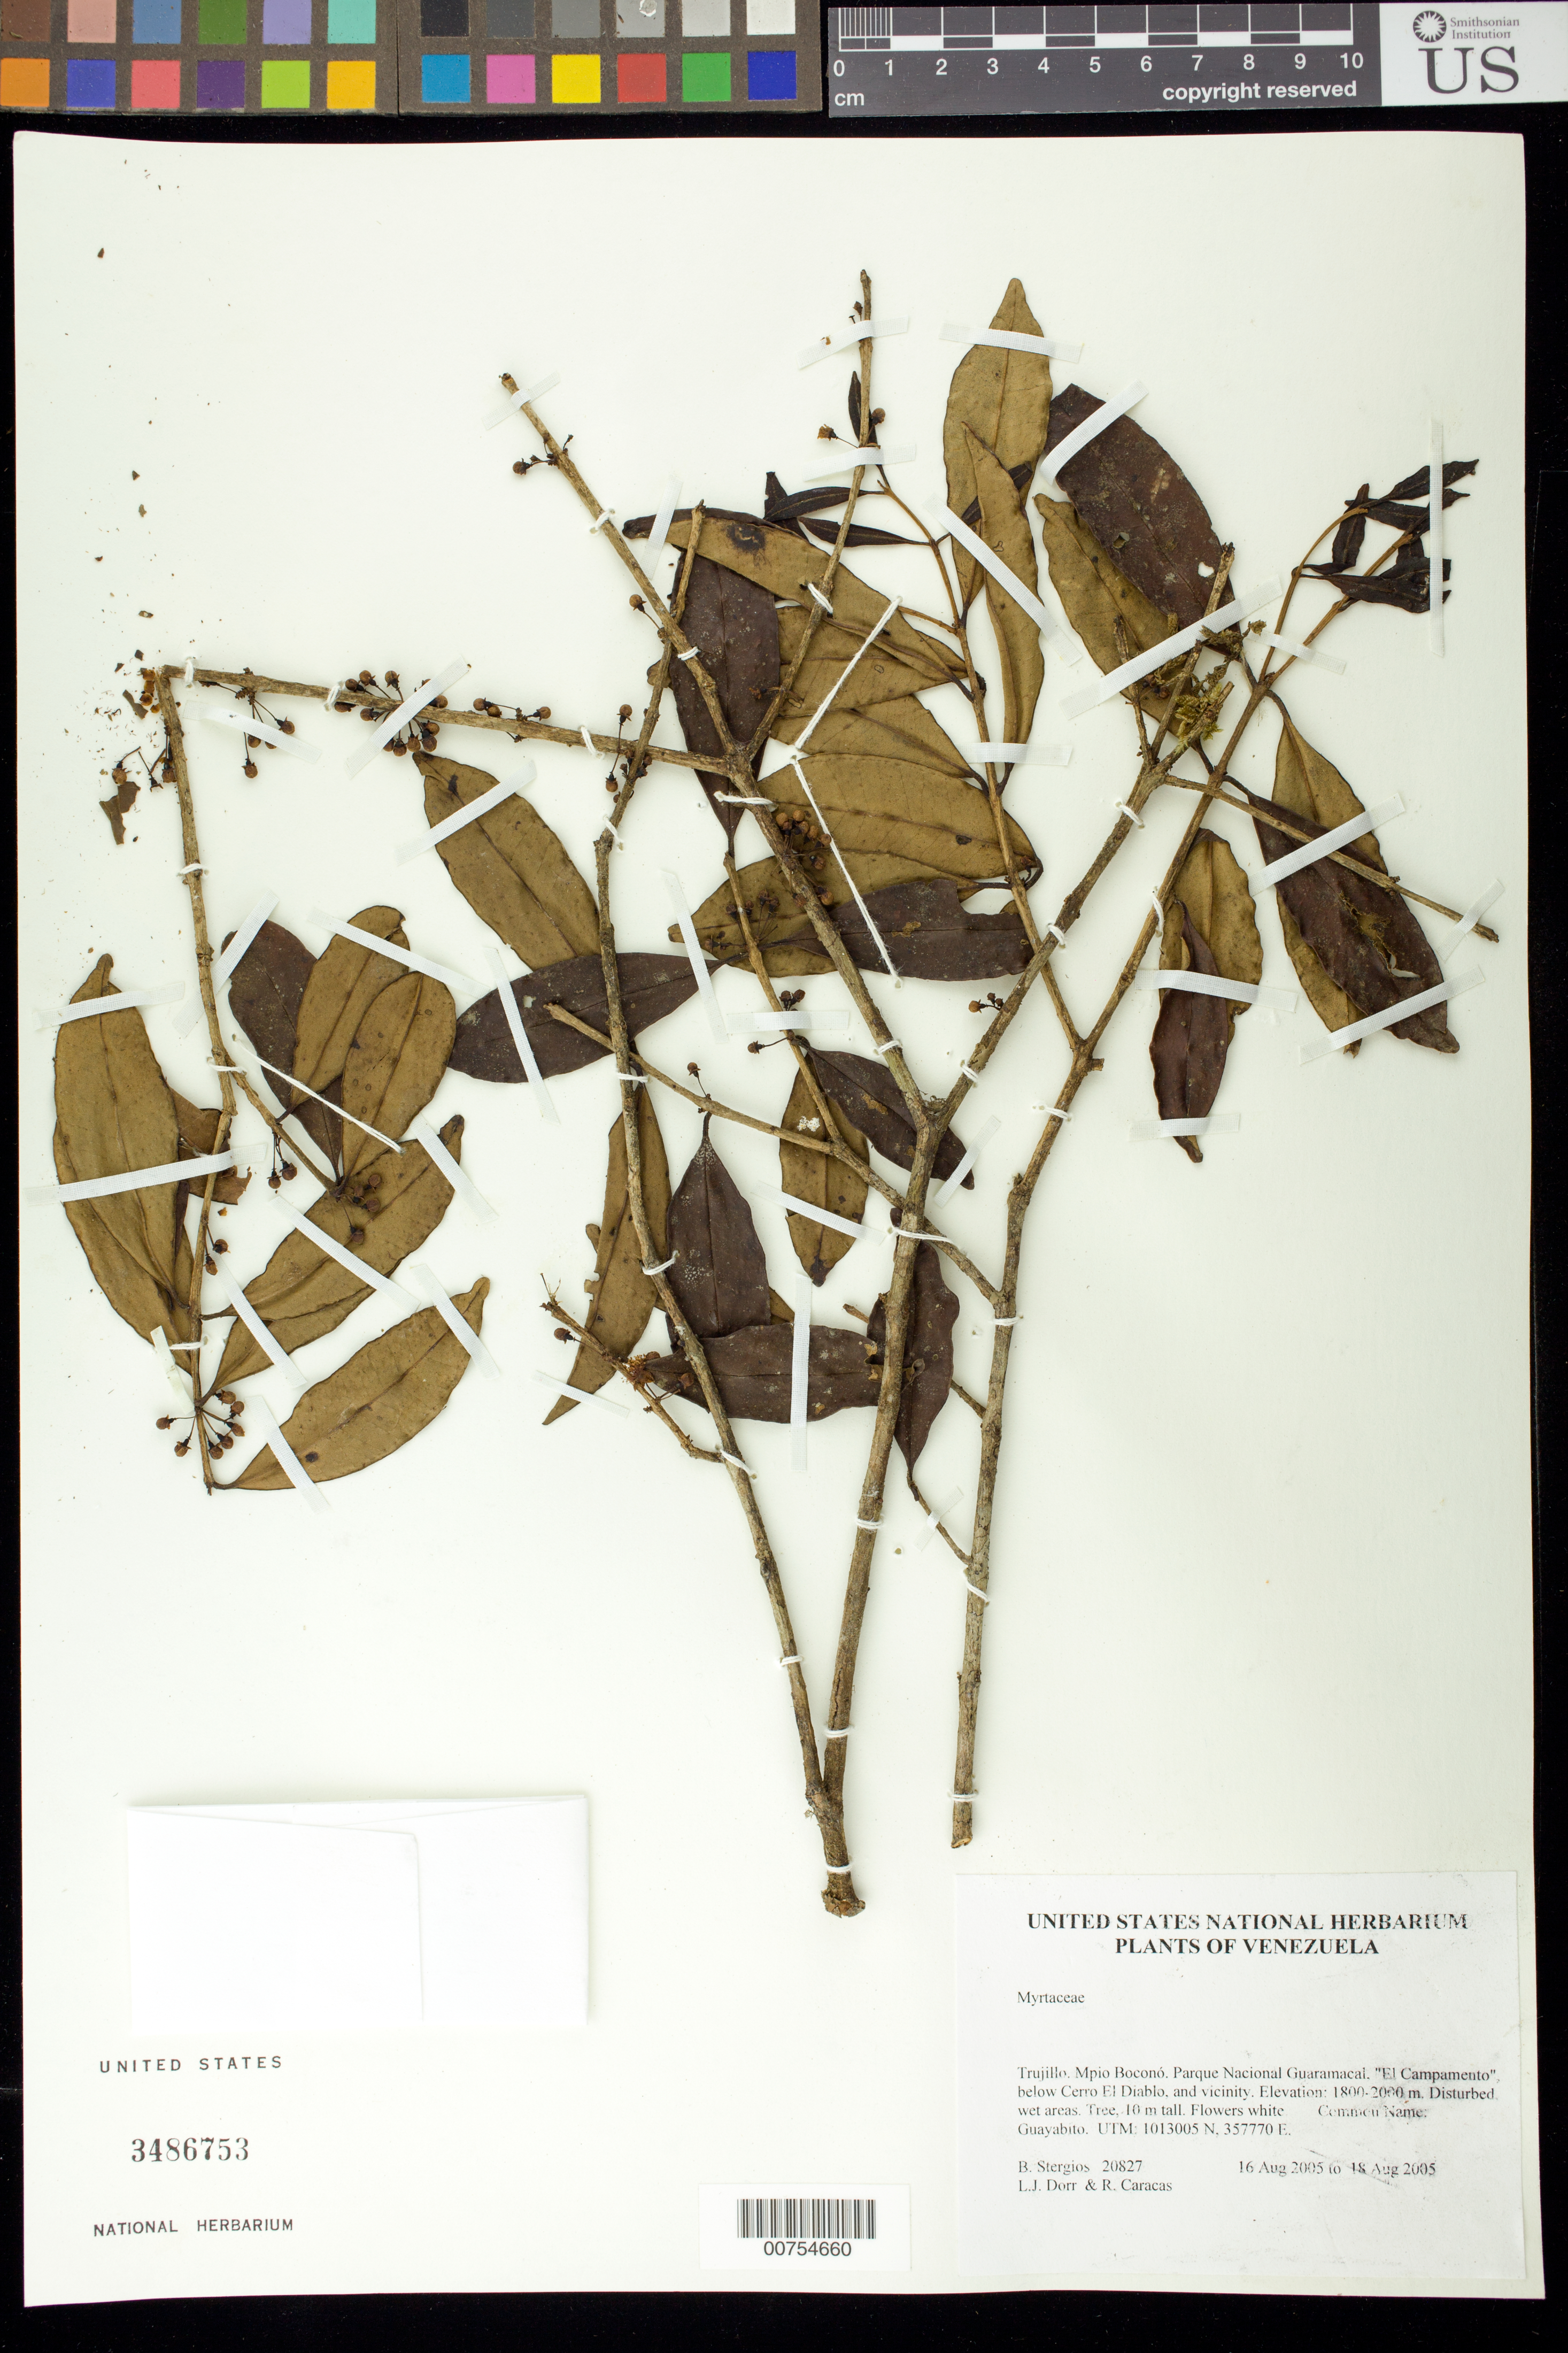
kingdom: Plantae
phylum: Tracheophyta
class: Magnoliopsida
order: Myrtales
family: Myrtaceae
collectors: B. G. Stergios, L. J. Dorr & R. Caracas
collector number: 20827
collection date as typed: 16 Aug 2005 to 18 Aug 2005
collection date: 2005-08-16/2005-08-18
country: Venezuela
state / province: Trujillo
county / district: Boconó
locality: Parque Nacional Guaramacal, "El Campamento", below Cerro El Diablo, and vicinity.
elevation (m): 1800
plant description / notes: PORT, US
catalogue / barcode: US 3486753